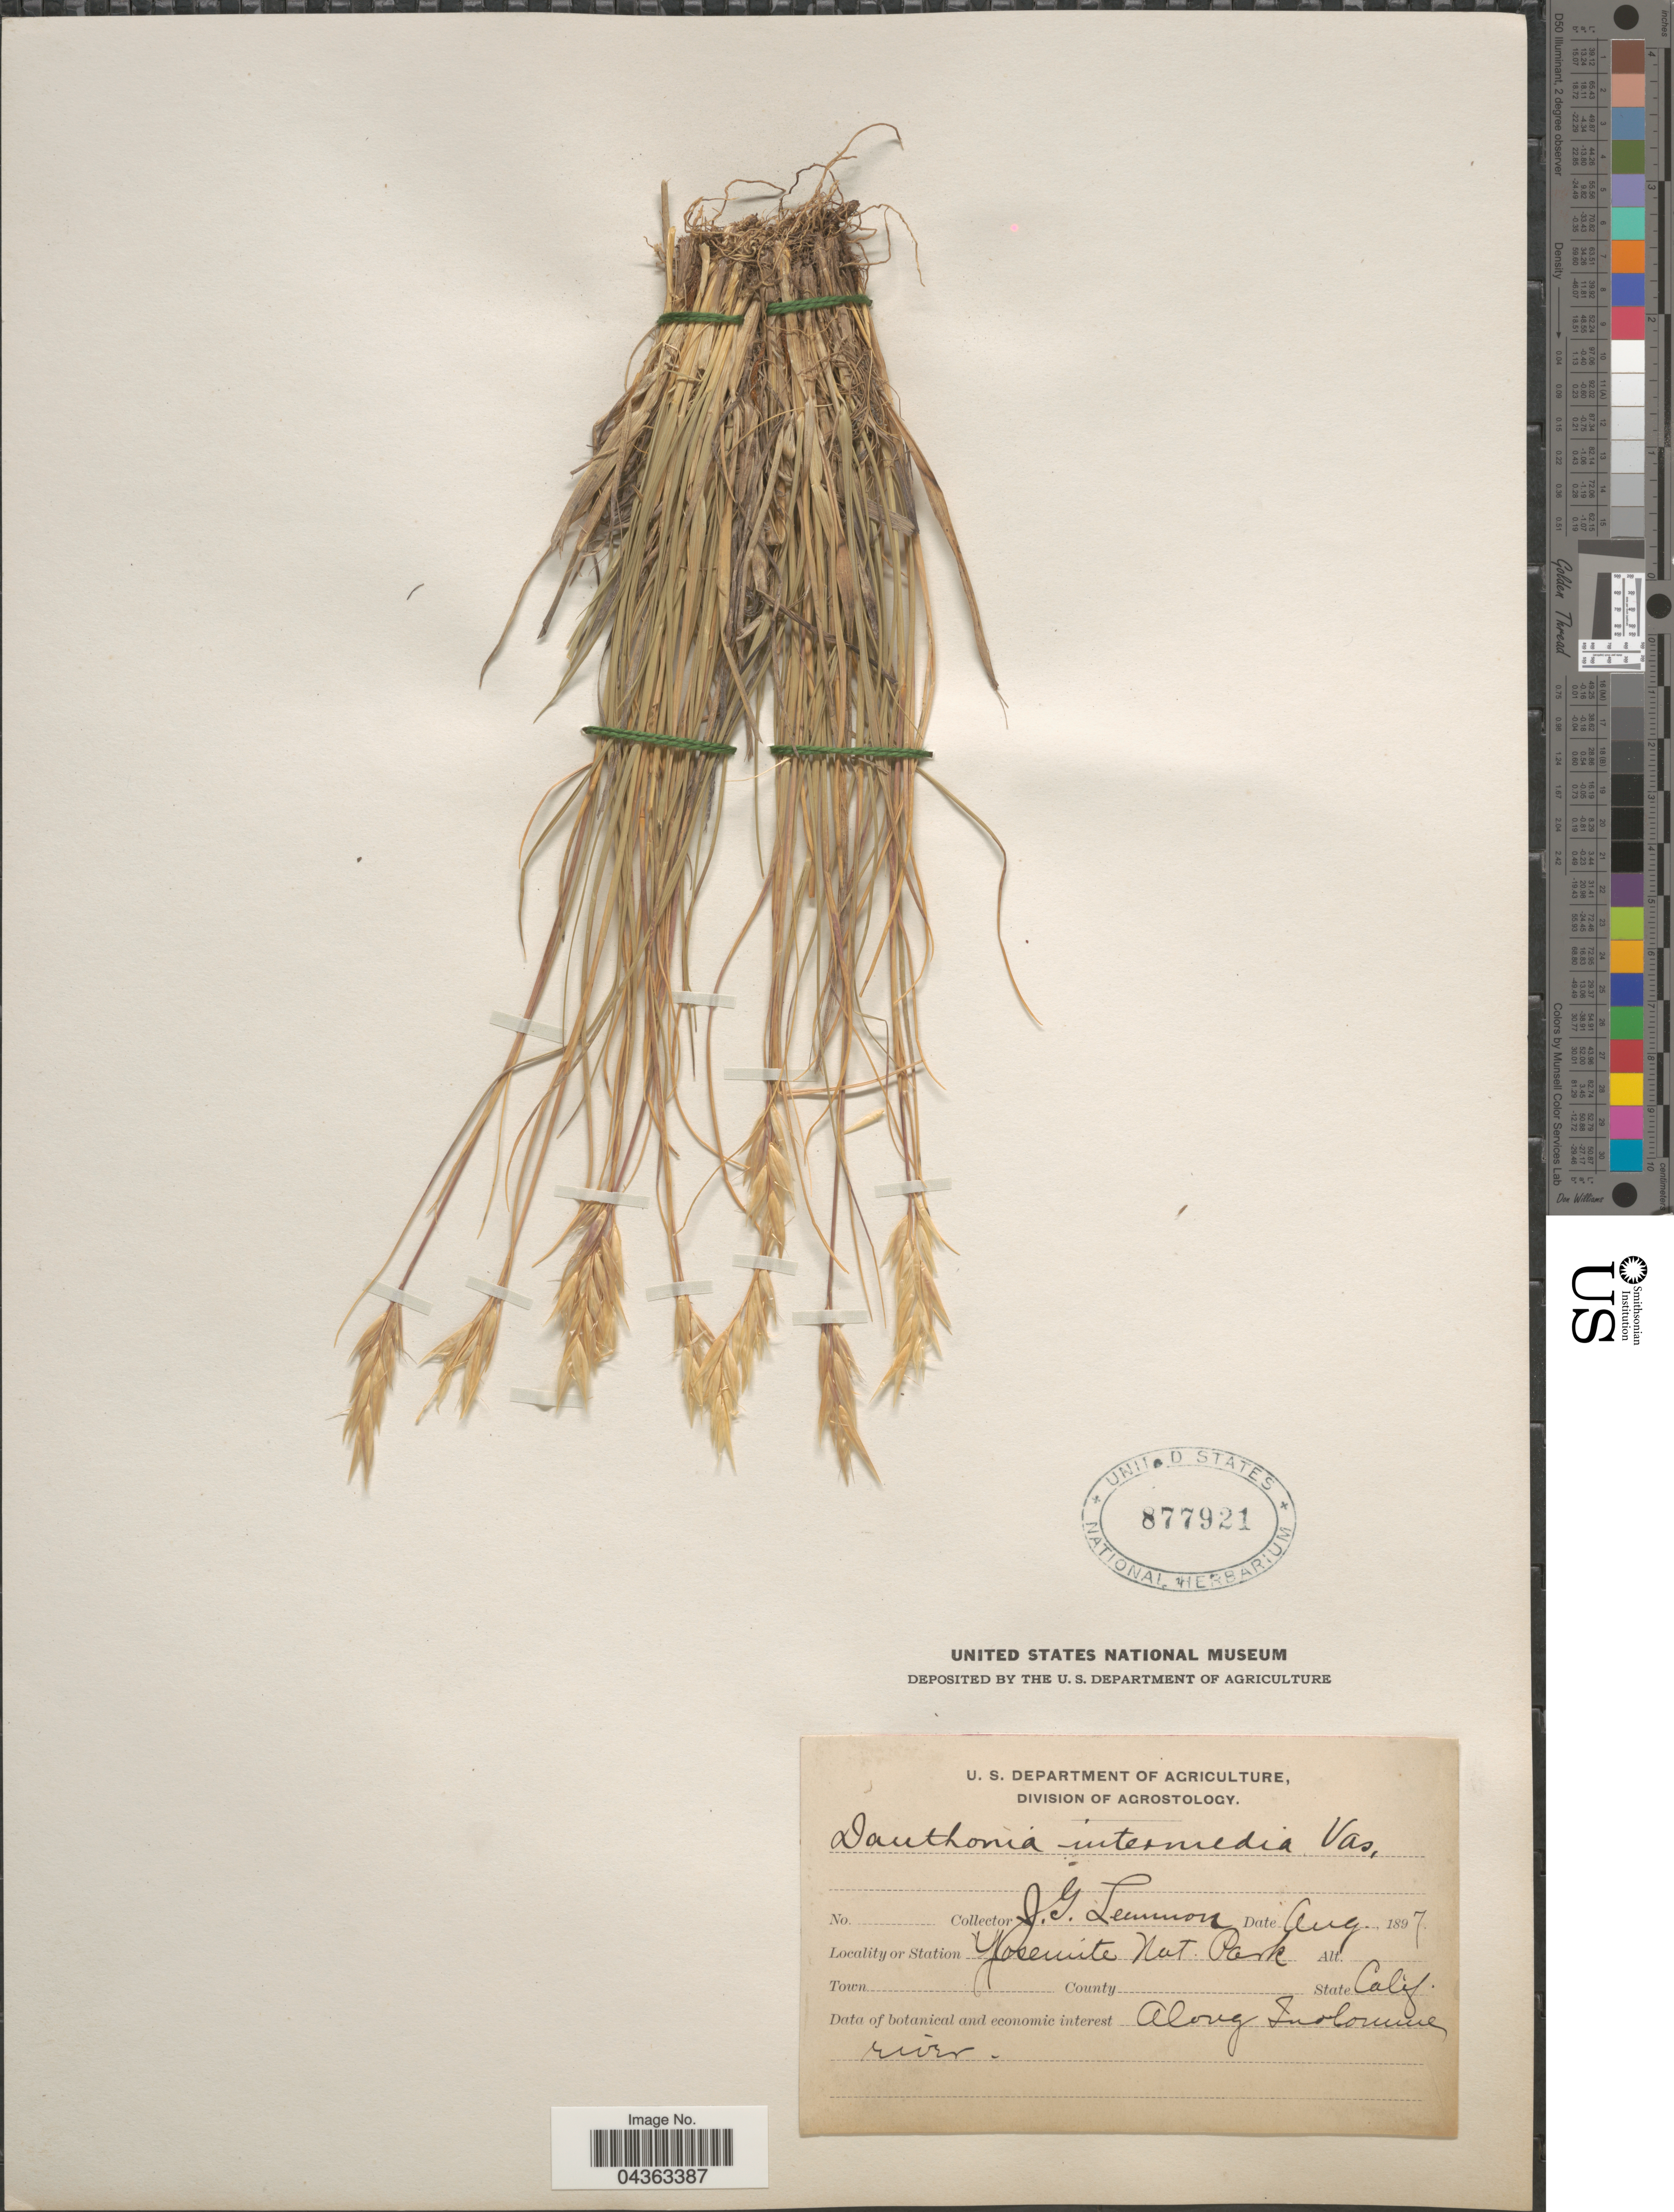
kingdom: Plantae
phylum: Tracheophyta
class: Liliopsida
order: Poales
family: Poaceae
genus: Danthonia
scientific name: Danthonia intermedia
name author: Vasey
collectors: J. Lemmon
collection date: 1897-08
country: United States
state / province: California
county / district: Tuolumne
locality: Station Yosemite Nat. Park. Along Tuolumne river.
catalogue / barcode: US 877921